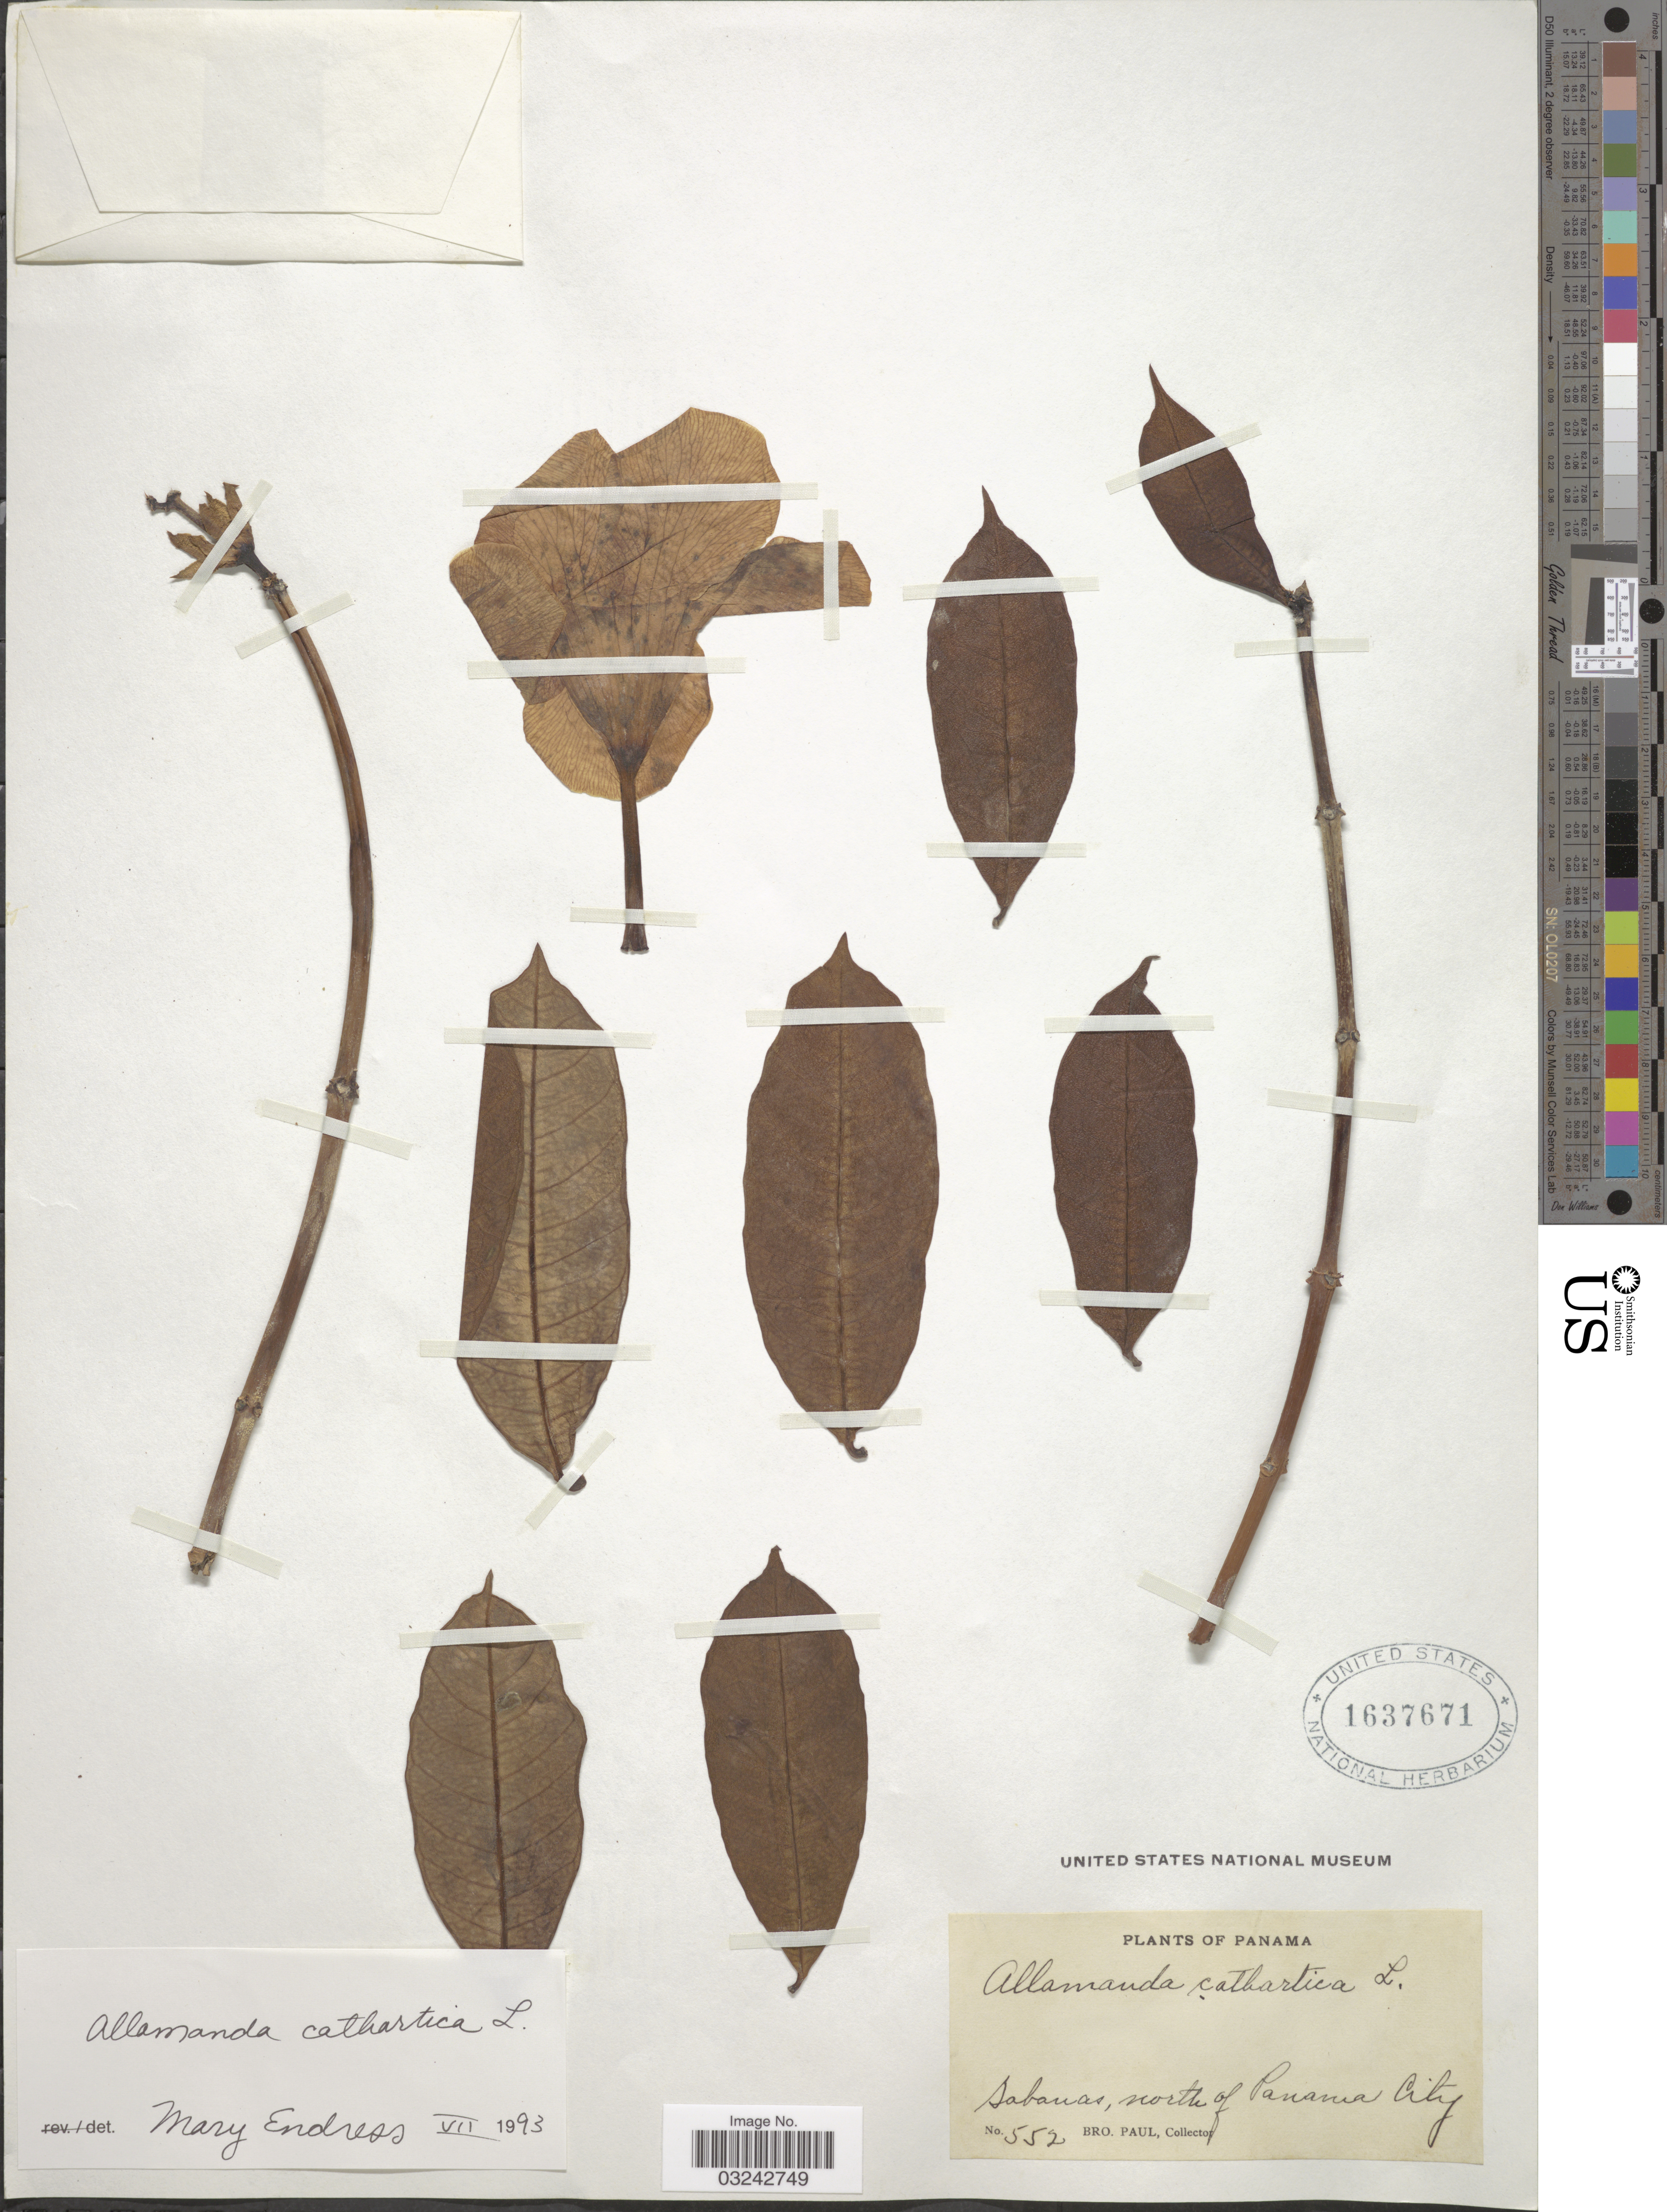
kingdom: Plantae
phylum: Tracheophyta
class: Magnoliopsida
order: Gentianales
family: Apocynaceae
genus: Allamanda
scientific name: Allamanda cathartica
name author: L.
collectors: B. Paul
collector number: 552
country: Panama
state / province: Panamá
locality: Sabanas, north of Panama City.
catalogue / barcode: US 1637671